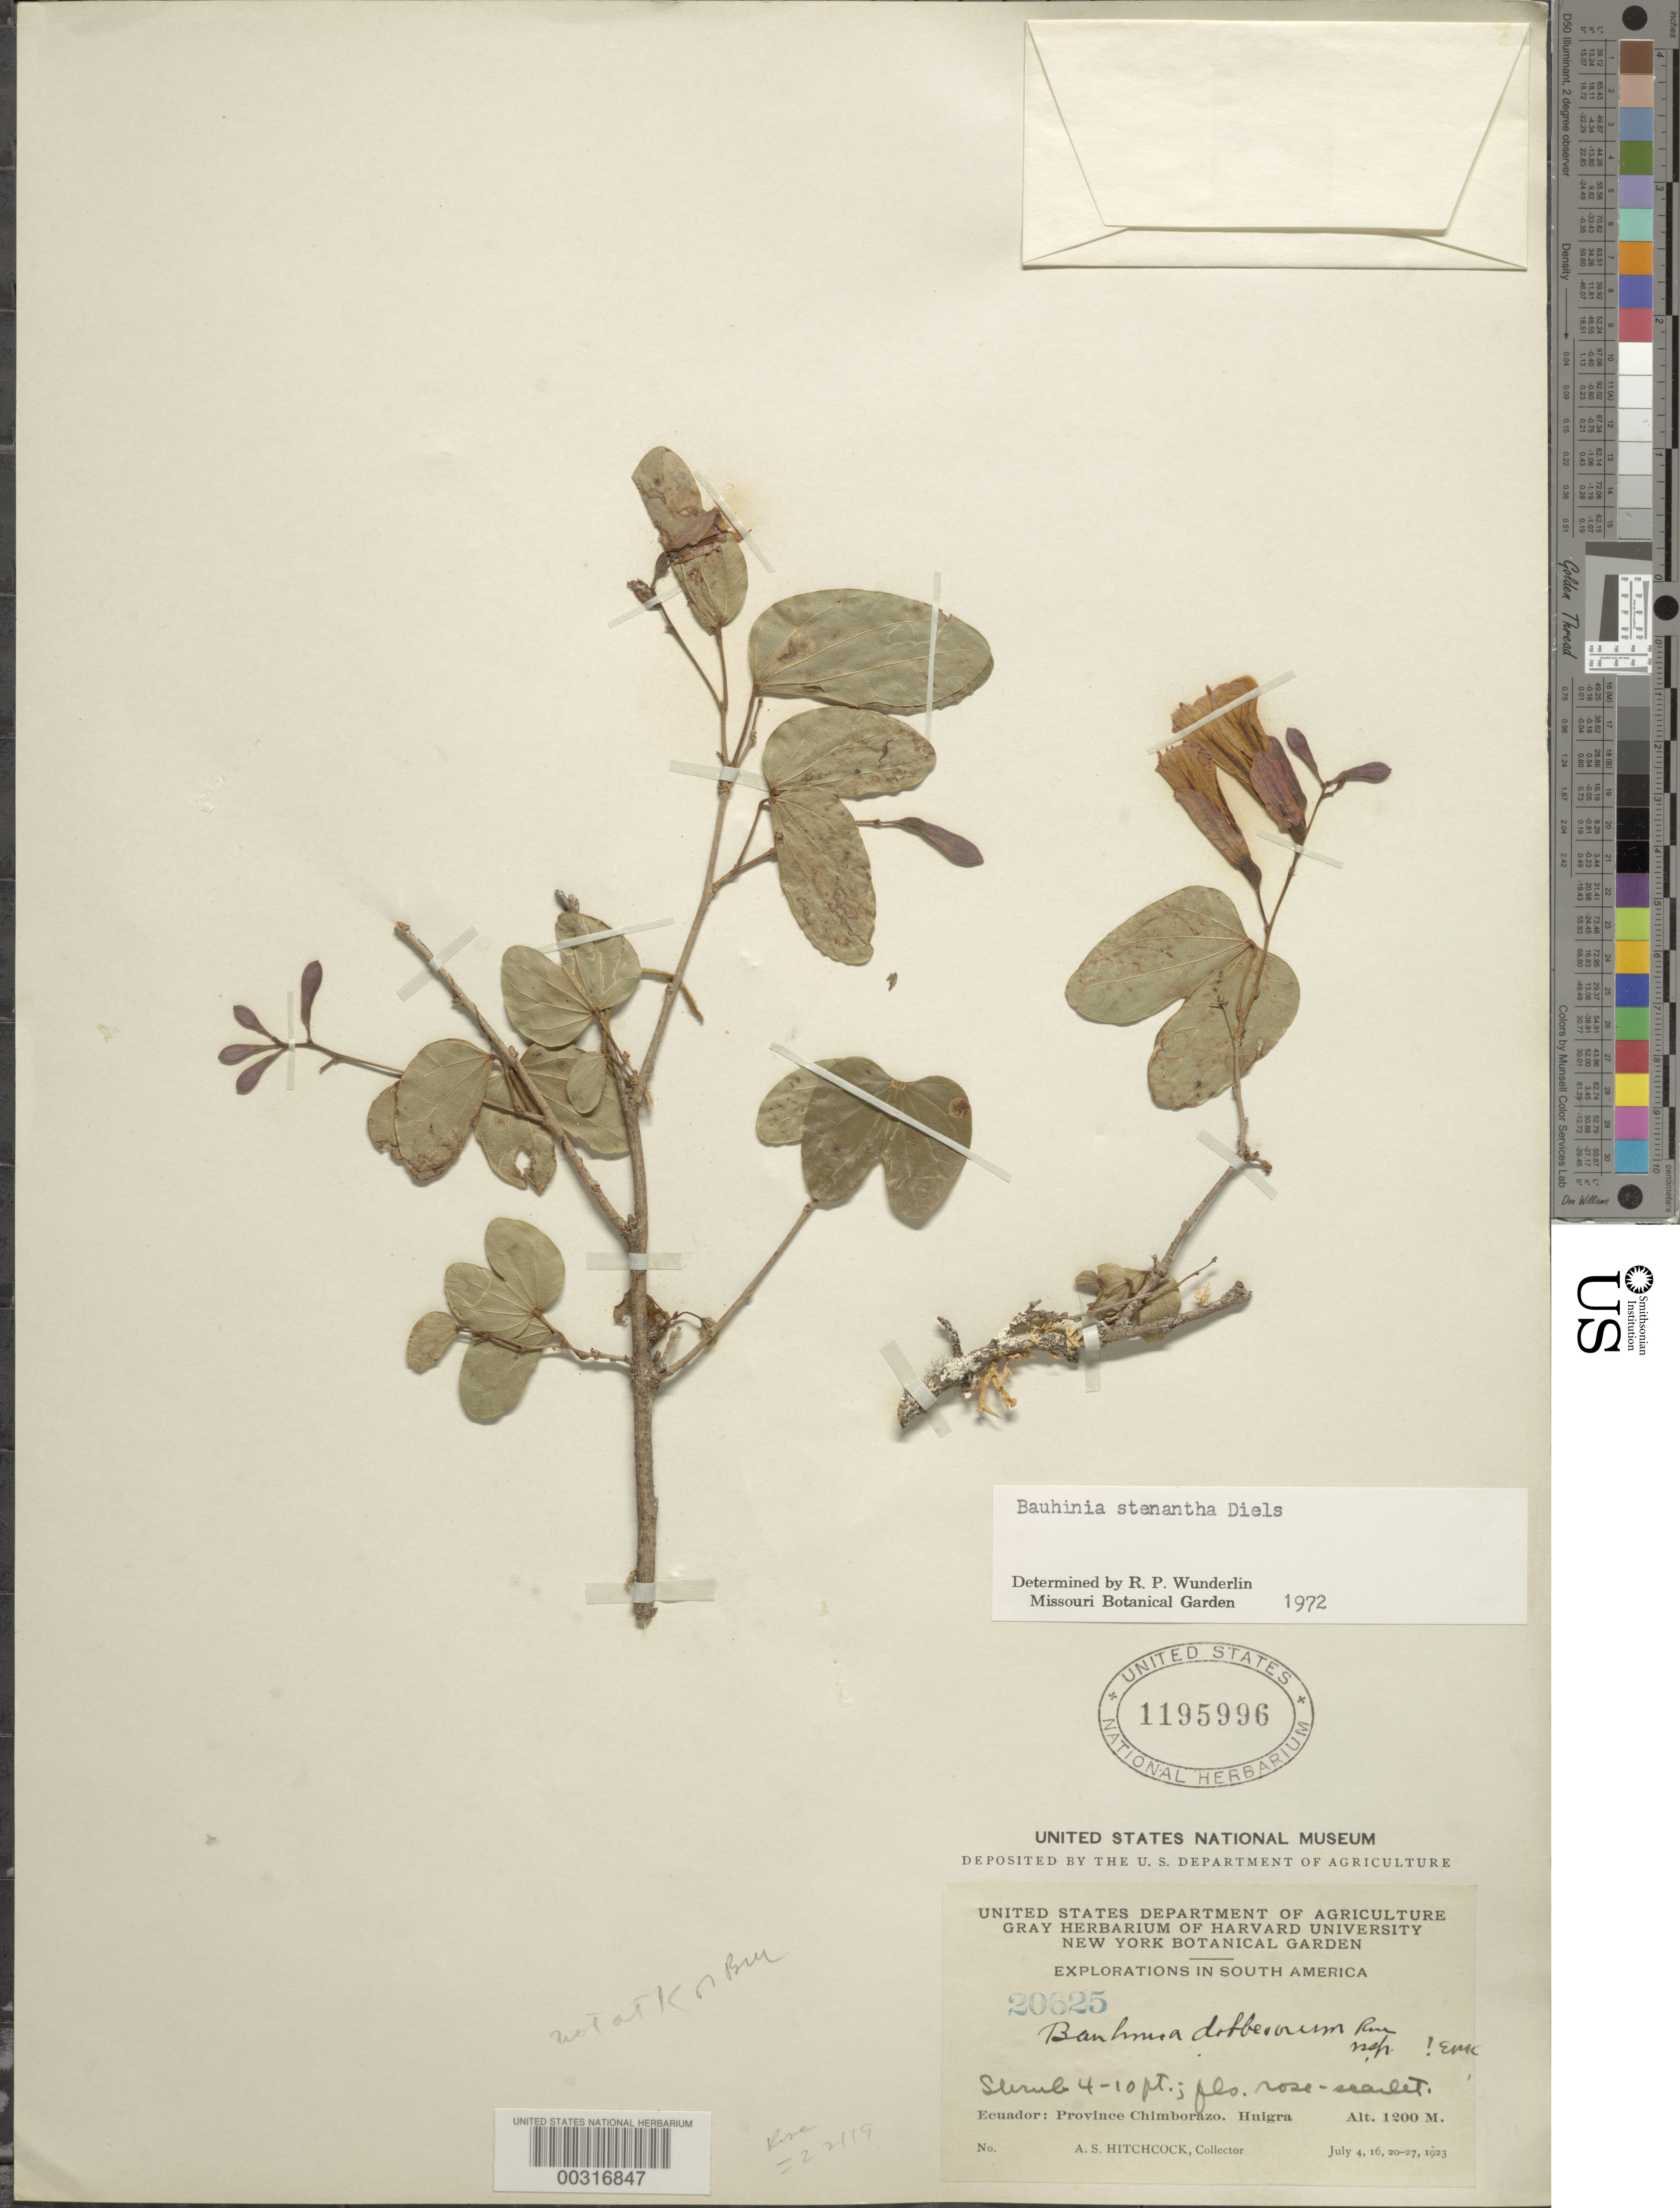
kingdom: Plantae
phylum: Tracheophyta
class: Magnoliopsida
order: Fabales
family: Fabaceae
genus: Bauhinia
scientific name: Bauhinia stenantha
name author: Diels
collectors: A. S. Hitchcock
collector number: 20625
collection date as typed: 04 Jul 1923 to 27 Jul 1923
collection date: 1923-07-04/1923-07-27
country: Ecuador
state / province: Chimborazo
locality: Huigra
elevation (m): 1200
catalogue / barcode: US 1195996